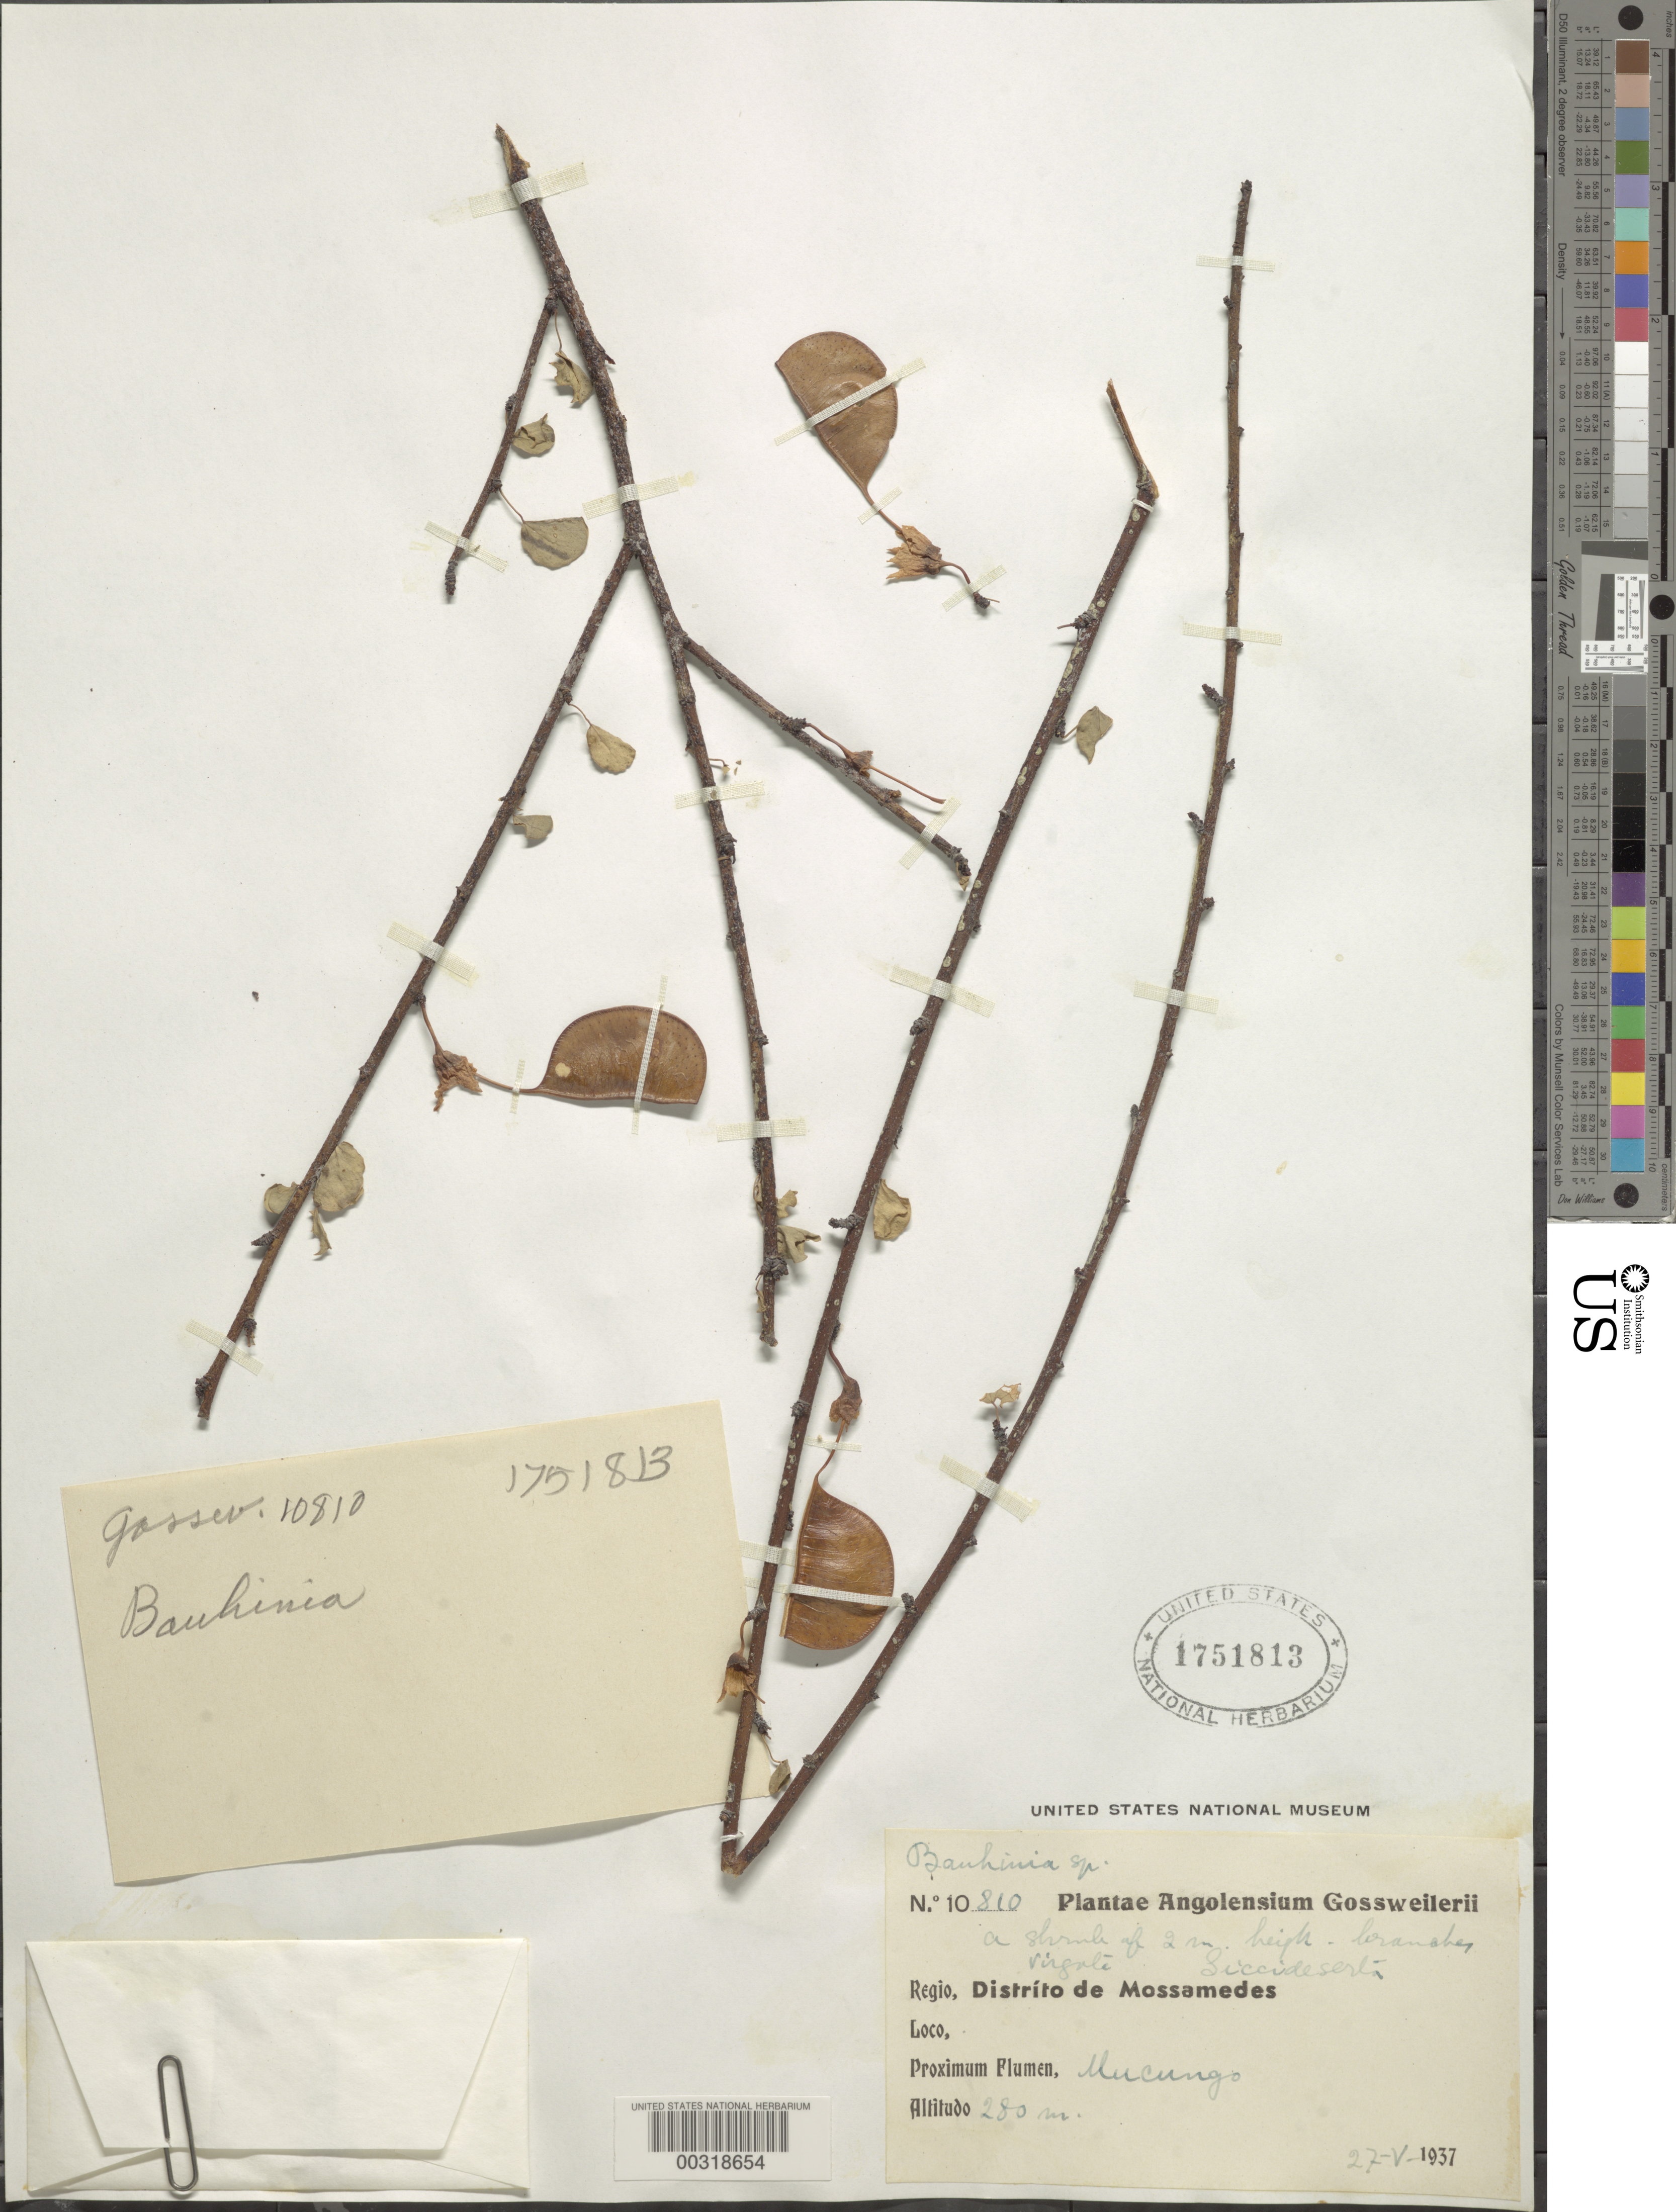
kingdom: Plantae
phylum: Tracheophyta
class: Magnoliopsida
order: Fabales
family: Fabaceae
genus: Bauhinia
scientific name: Bauhinia sp.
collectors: J. Gossweiler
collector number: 10810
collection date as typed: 27 May 1937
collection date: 1937-05-27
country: Angola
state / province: Namibe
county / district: Namibe ?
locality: Mossamedes Dist. [= município Namibe?], near Mucungo River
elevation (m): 280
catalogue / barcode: US 1751813